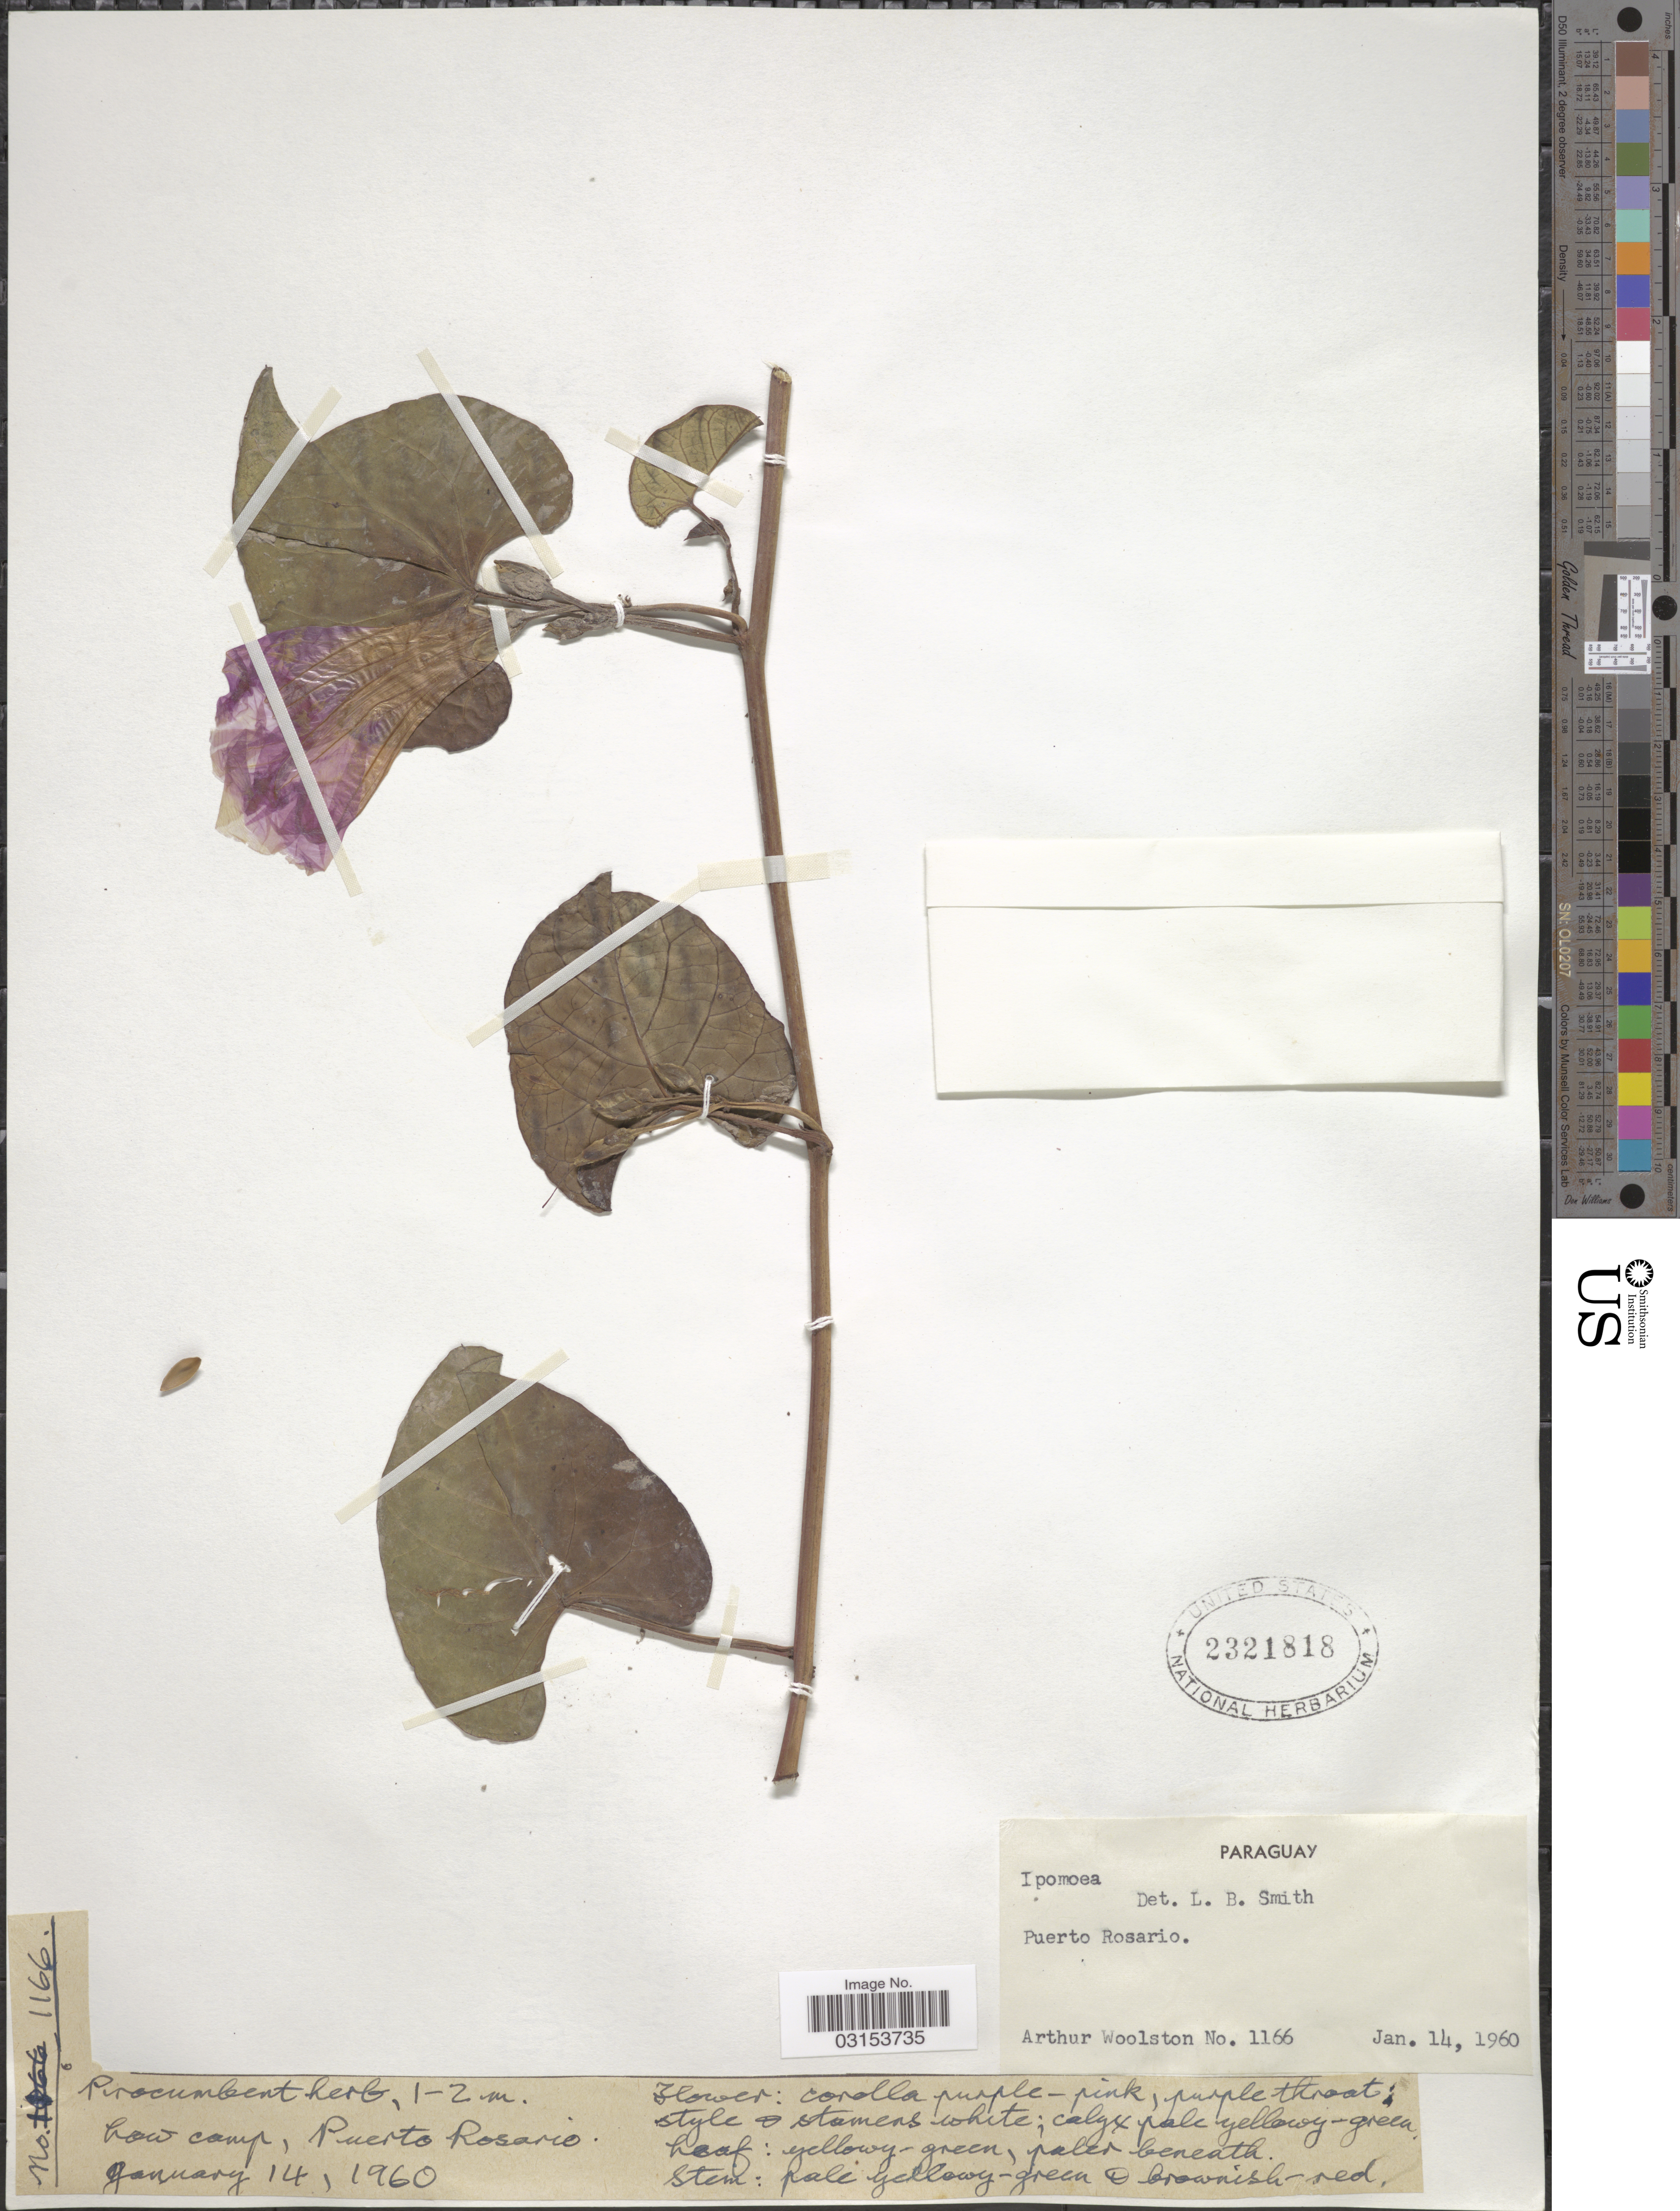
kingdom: Plantae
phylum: Tracheophyta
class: Magnoliopsida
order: Solanales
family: Convolvulaceae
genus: Ipomoea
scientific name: Ipomoea sp.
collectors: A. L. Woolston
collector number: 1166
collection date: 1960-01-14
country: Paraguay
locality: Puerto Rosario.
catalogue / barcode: US 2321818